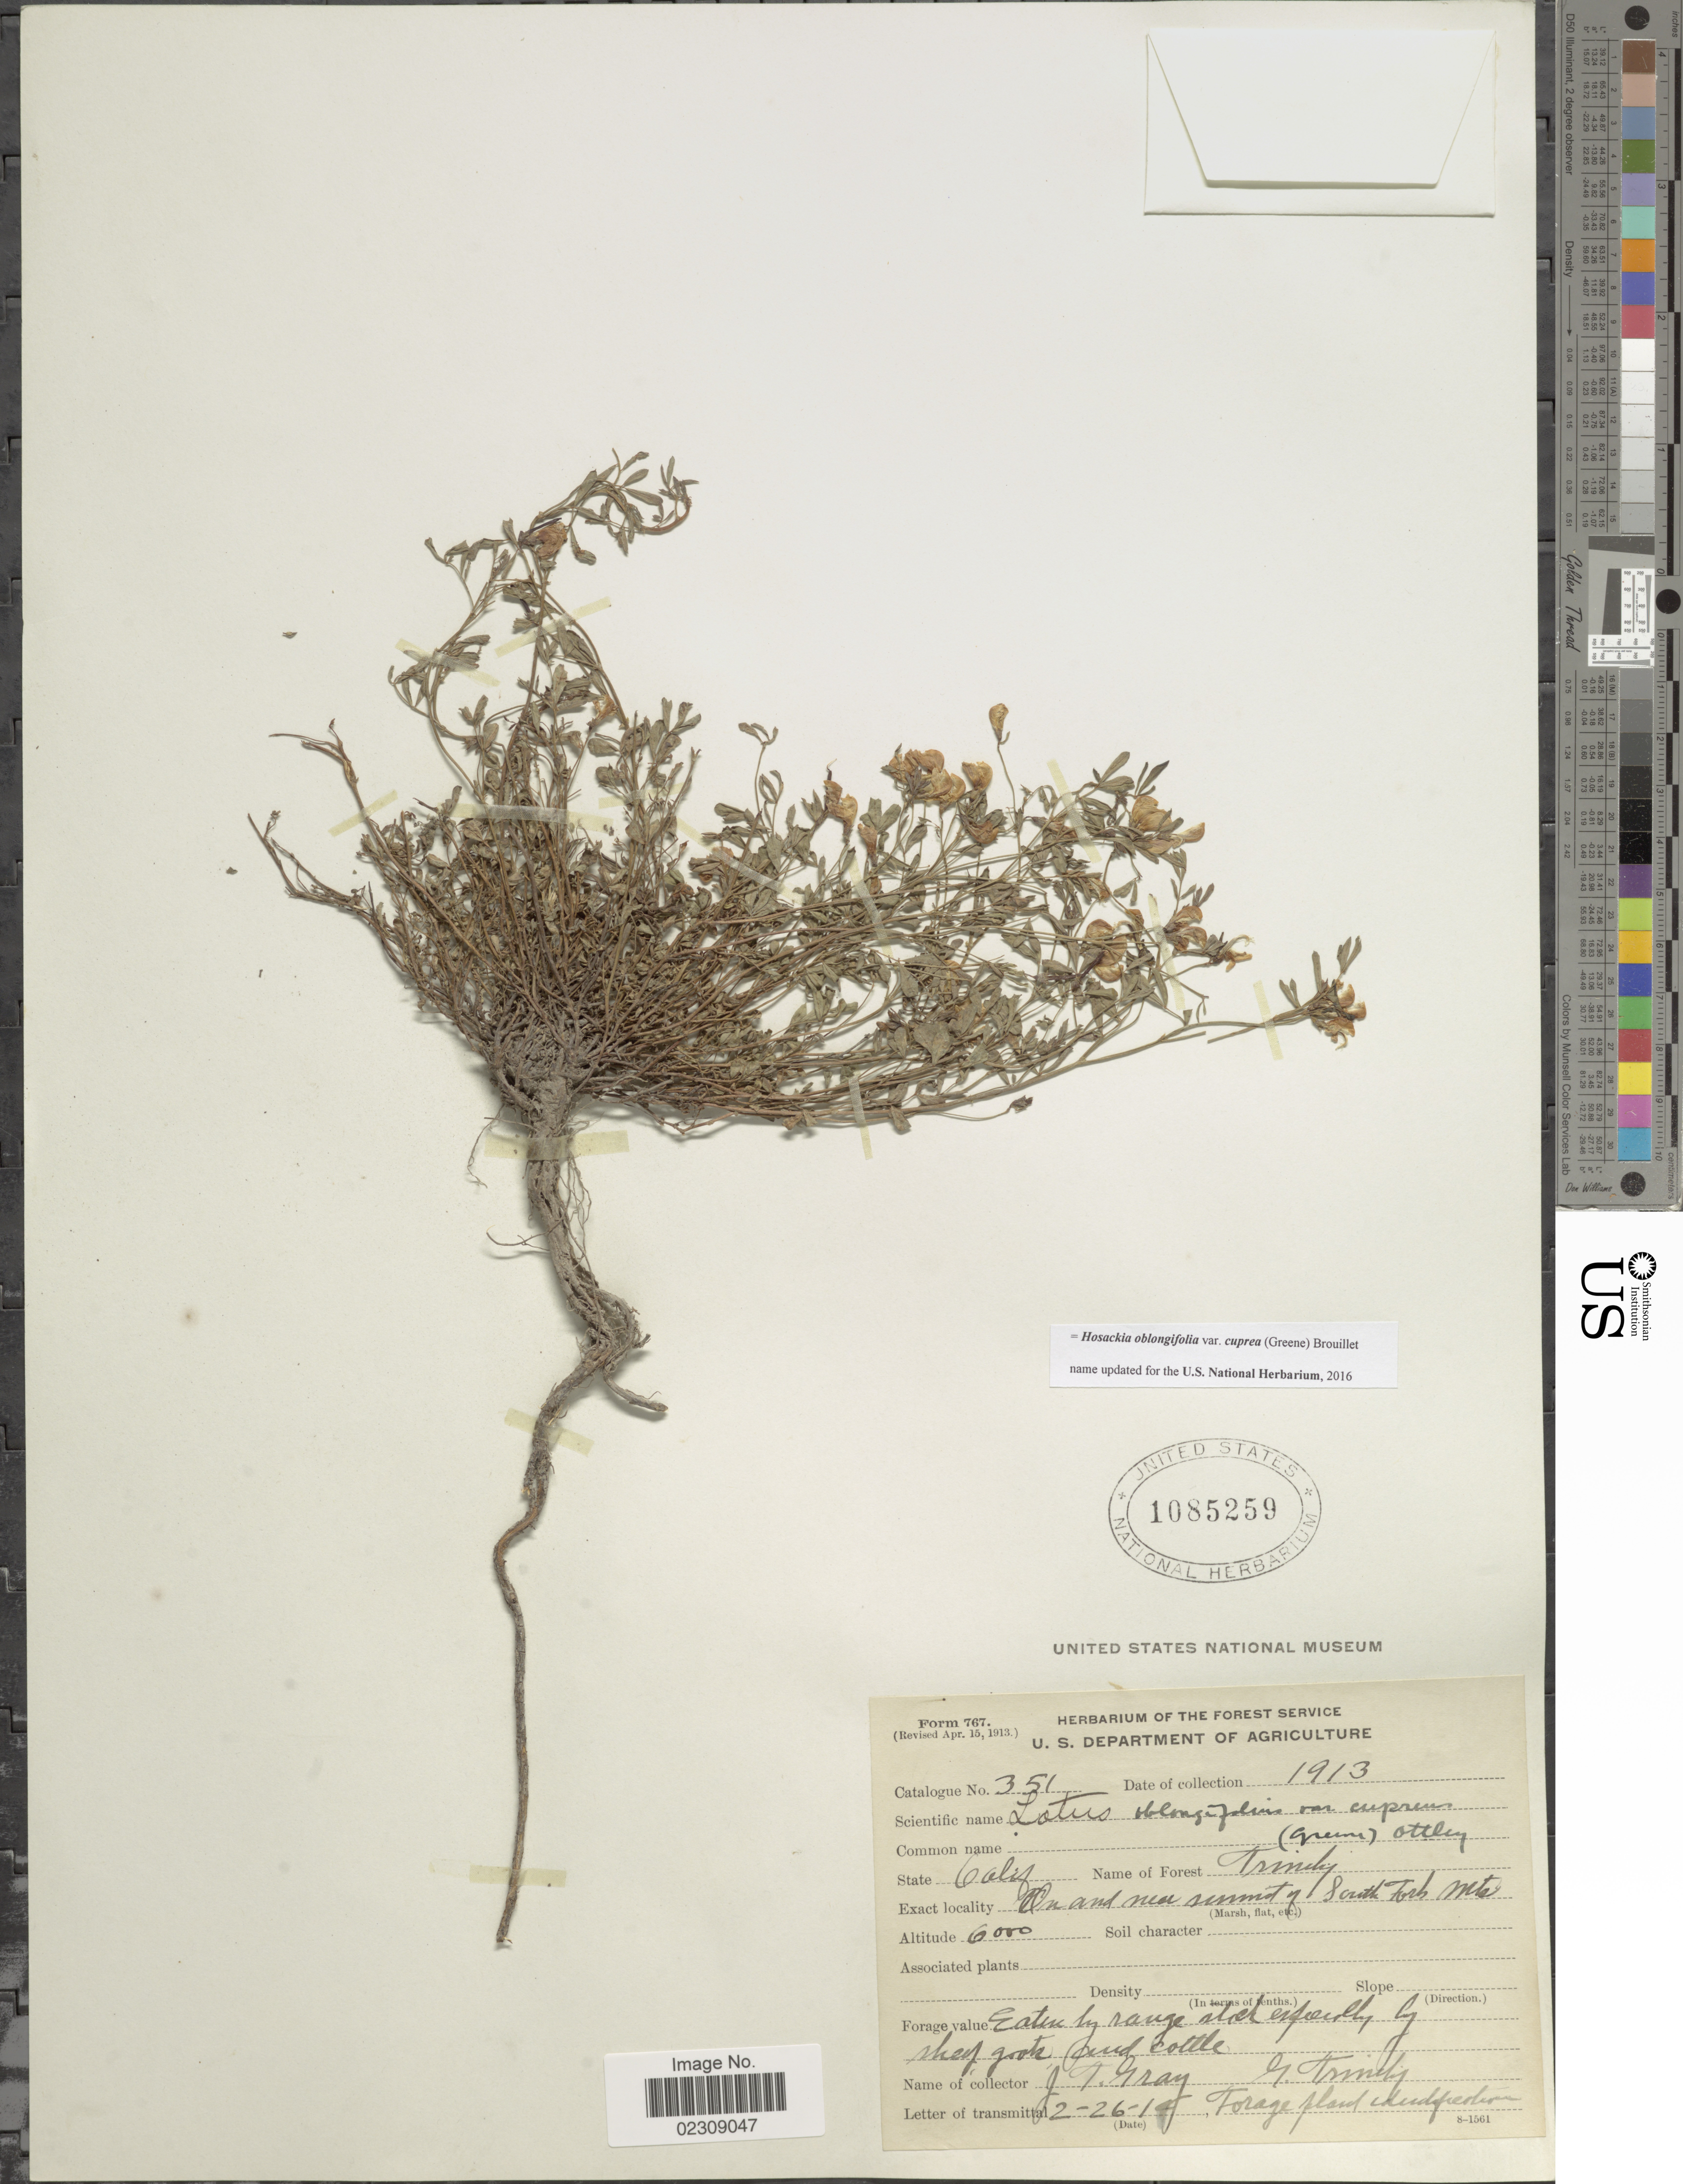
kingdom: Plantae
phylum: Tracheophyta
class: Magnoliopsida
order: Fabales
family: Fabaceae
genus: Hosackia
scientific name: Hosackia oblongifolia var. cuprea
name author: (Greene) Brouillet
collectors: J. Gray & G. Trinity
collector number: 351 ?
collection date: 1913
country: United States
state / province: California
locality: On and near summit of South Fork Mts.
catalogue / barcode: US 1085259